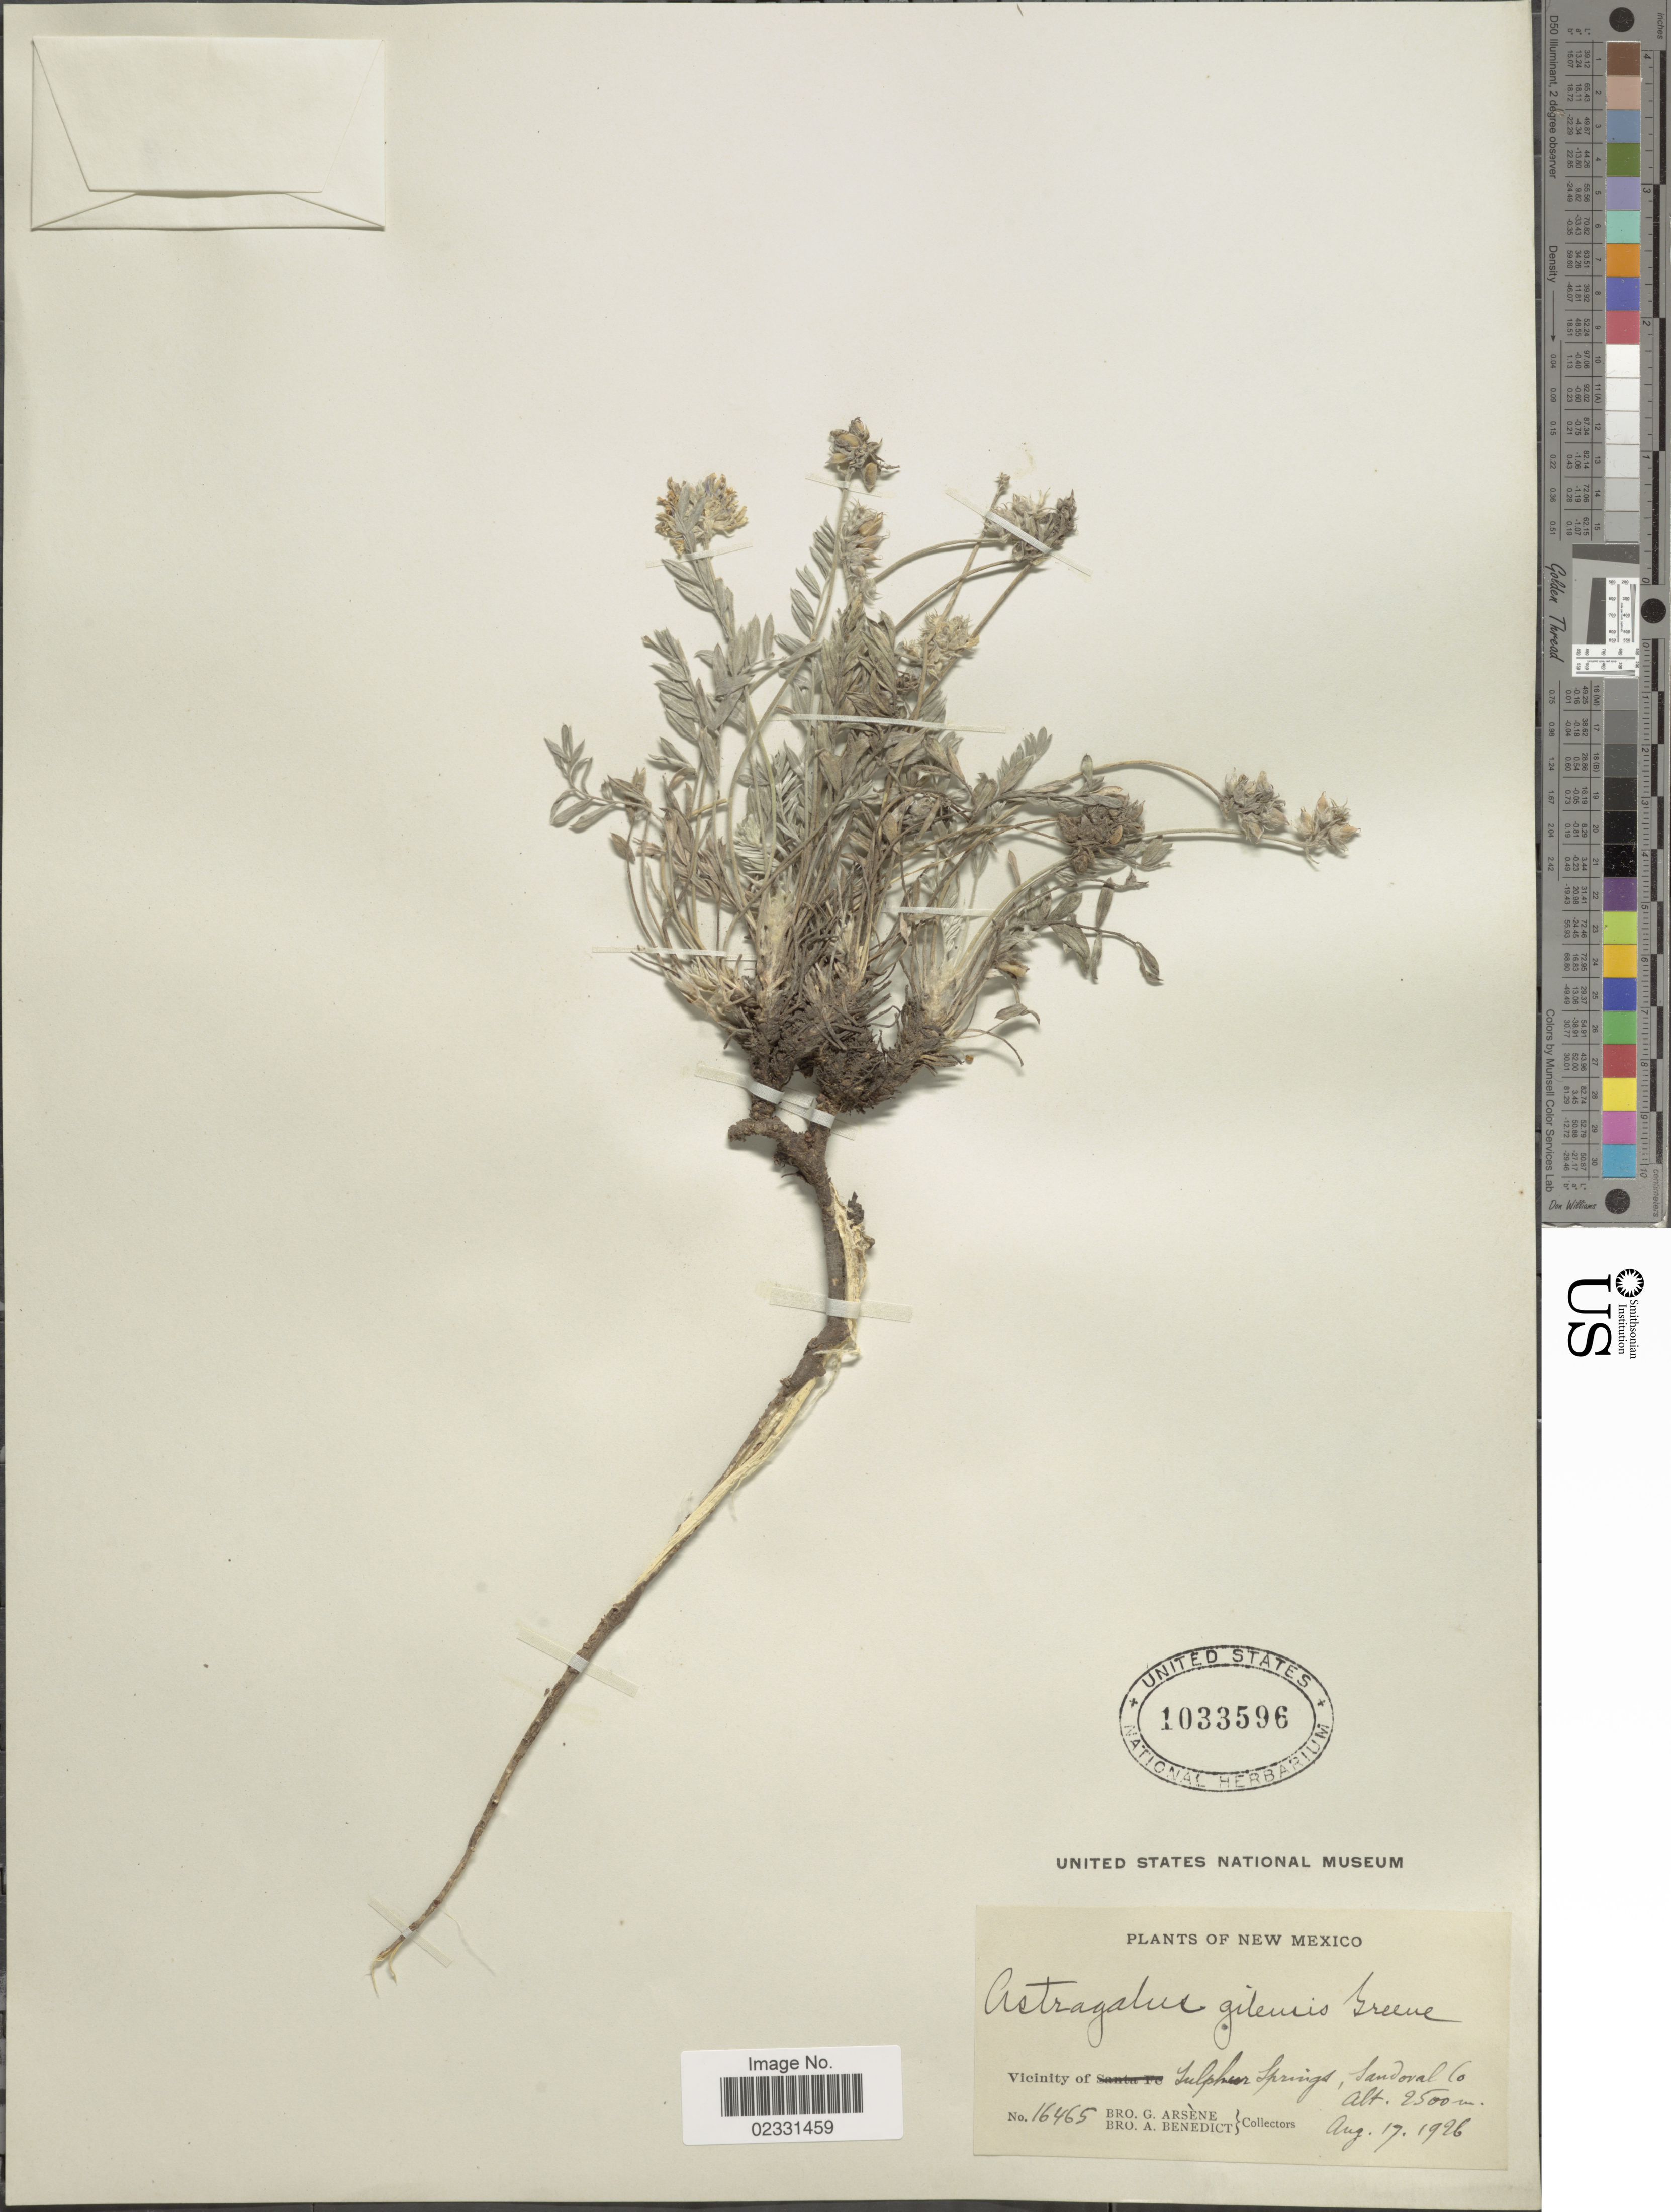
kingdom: Plantae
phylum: Tracheophyta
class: Magnoliopsida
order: Fabales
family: Fabaceae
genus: Astragalus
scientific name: Astragalus gilensis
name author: Greene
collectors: Bro. G. Arsène & Bro. A. Benedict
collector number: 16465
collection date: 1926-08-17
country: United States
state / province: New Mexico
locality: Vicinity of Sulphur Springs, Sandoval Co.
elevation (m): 2500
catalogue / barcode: US 1033596